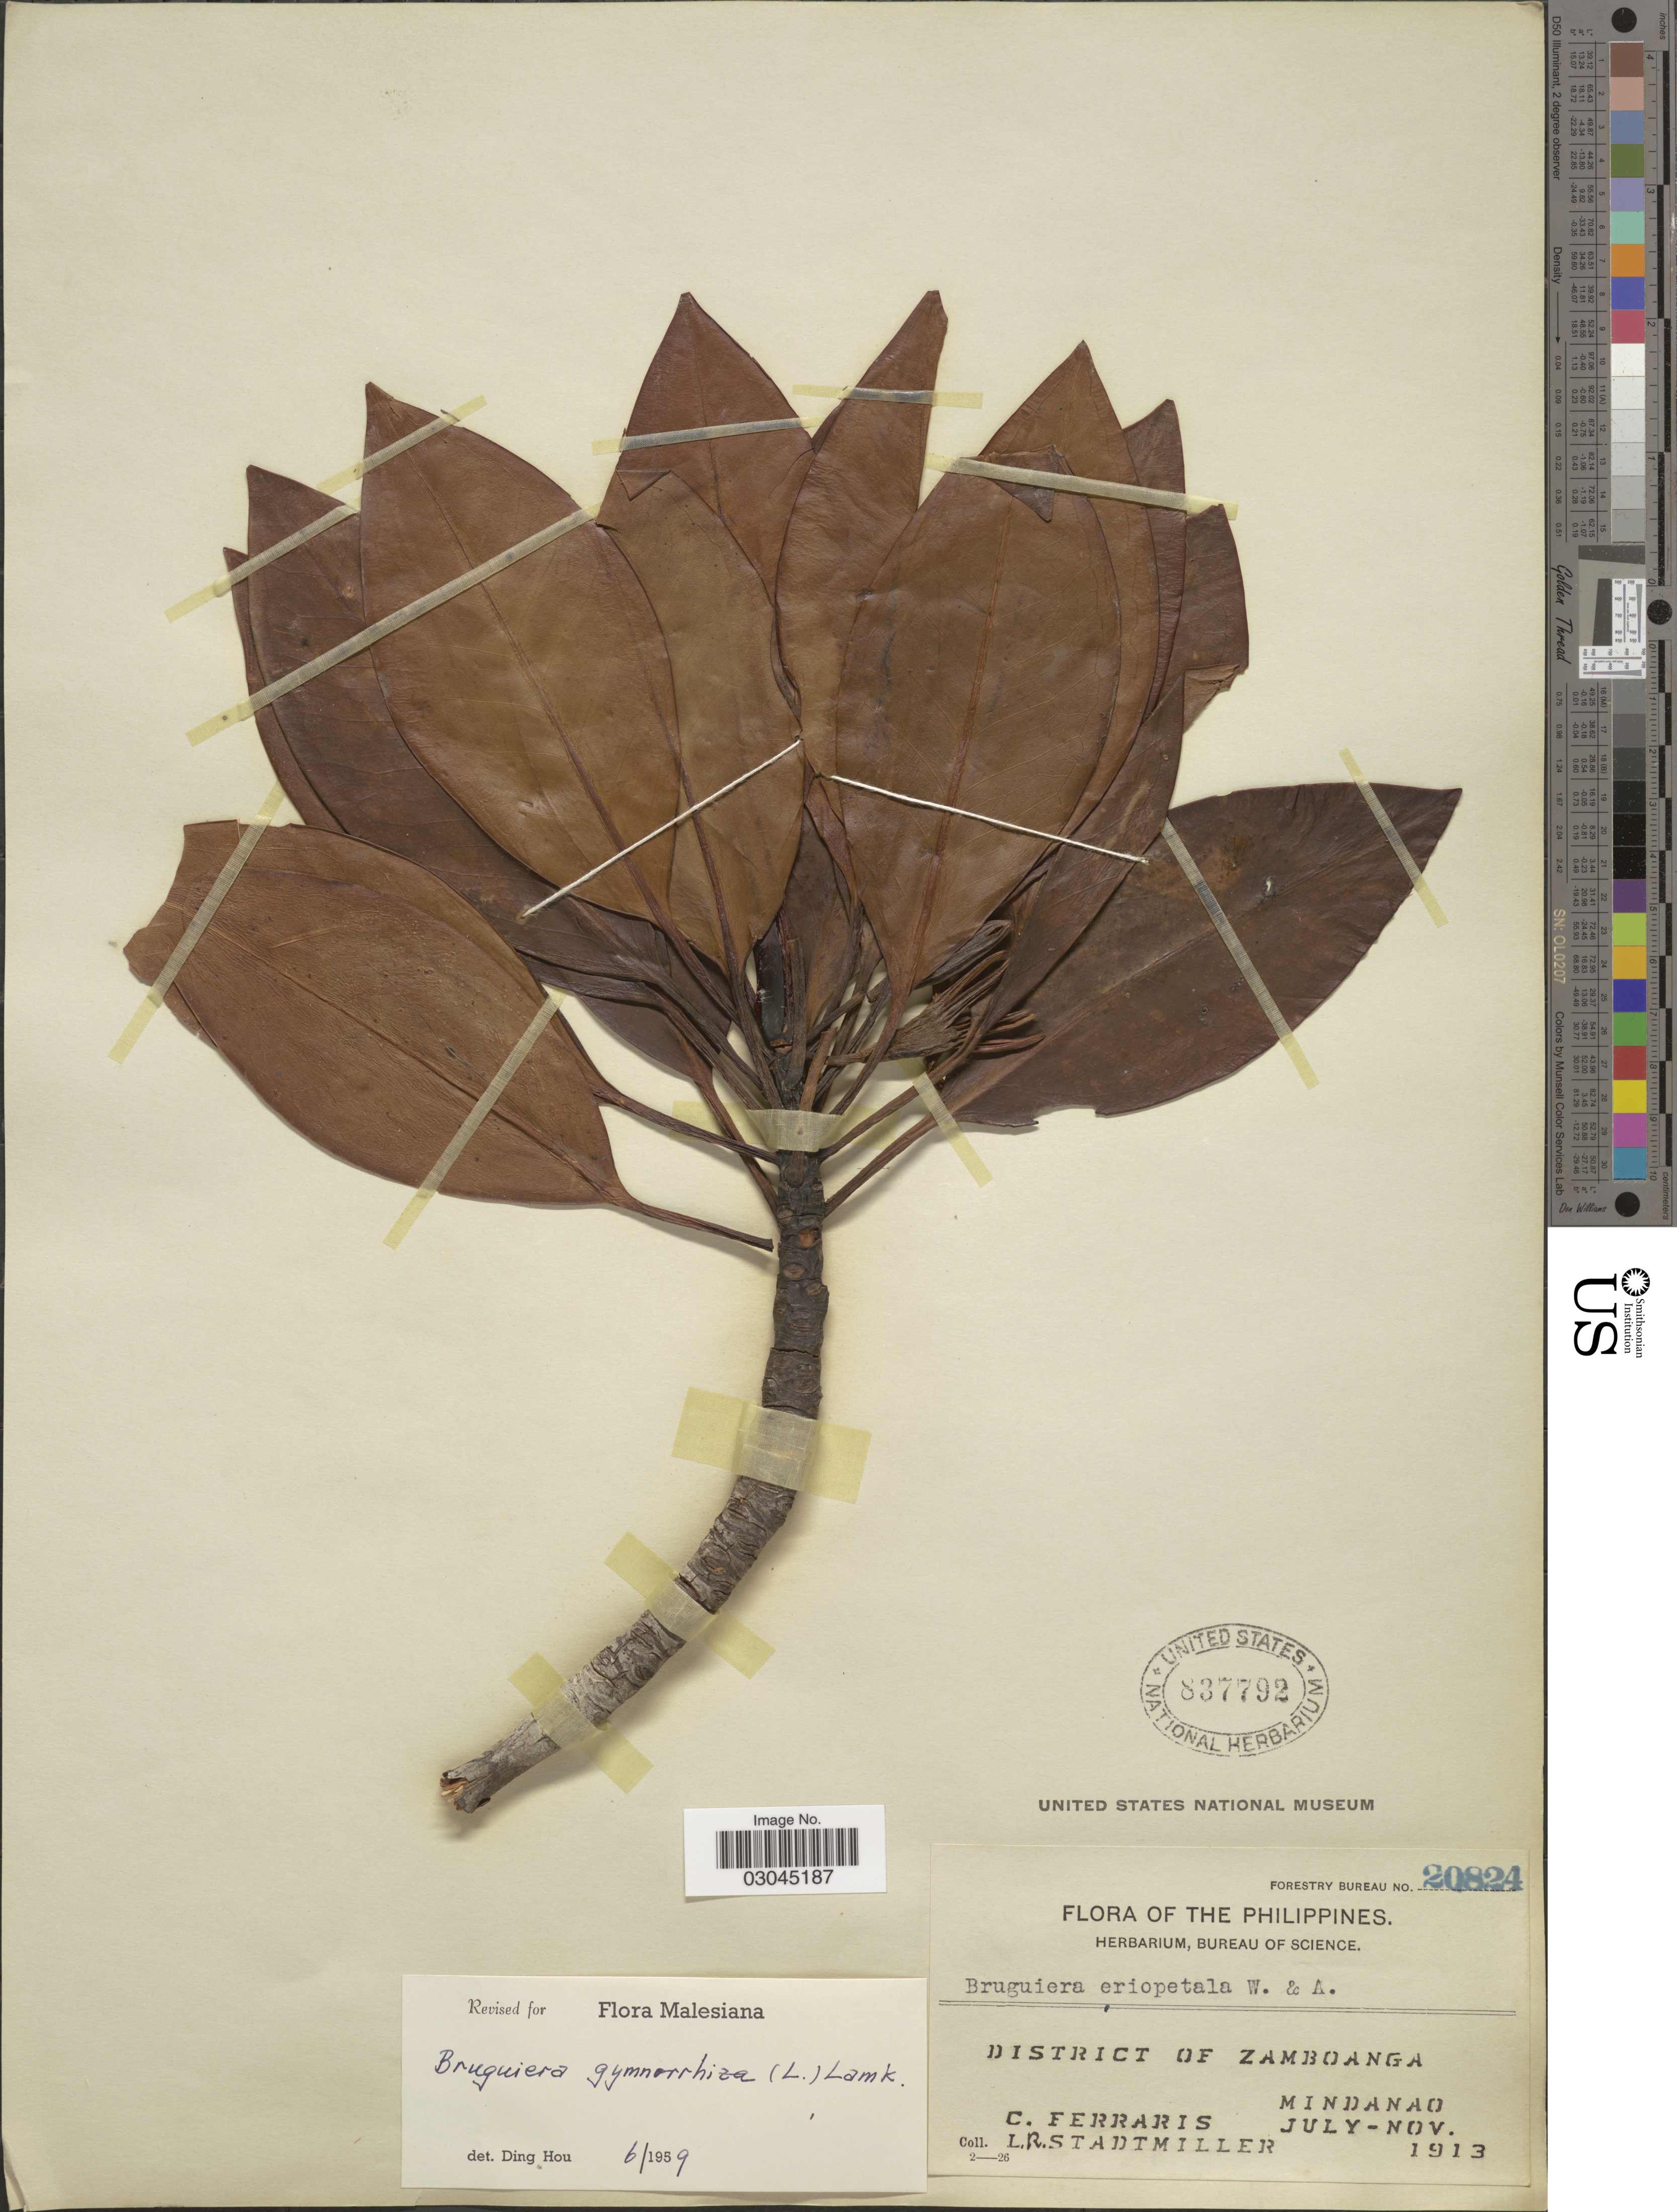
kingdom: Plantae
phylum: Tracheophyta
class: Magnoliopsida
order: Malpighiales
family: Rhizophoraceae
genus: Bruguiera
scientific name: Bruguiera gymnorhiza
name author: (L.) Savigny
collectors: C. Ferraris & L. Stadtmiller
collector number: Forestry Bureau 20824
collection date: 1913-07/1913-11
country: Philippines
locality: District of Zamboanga. Mindanao.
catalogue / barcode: US 837792